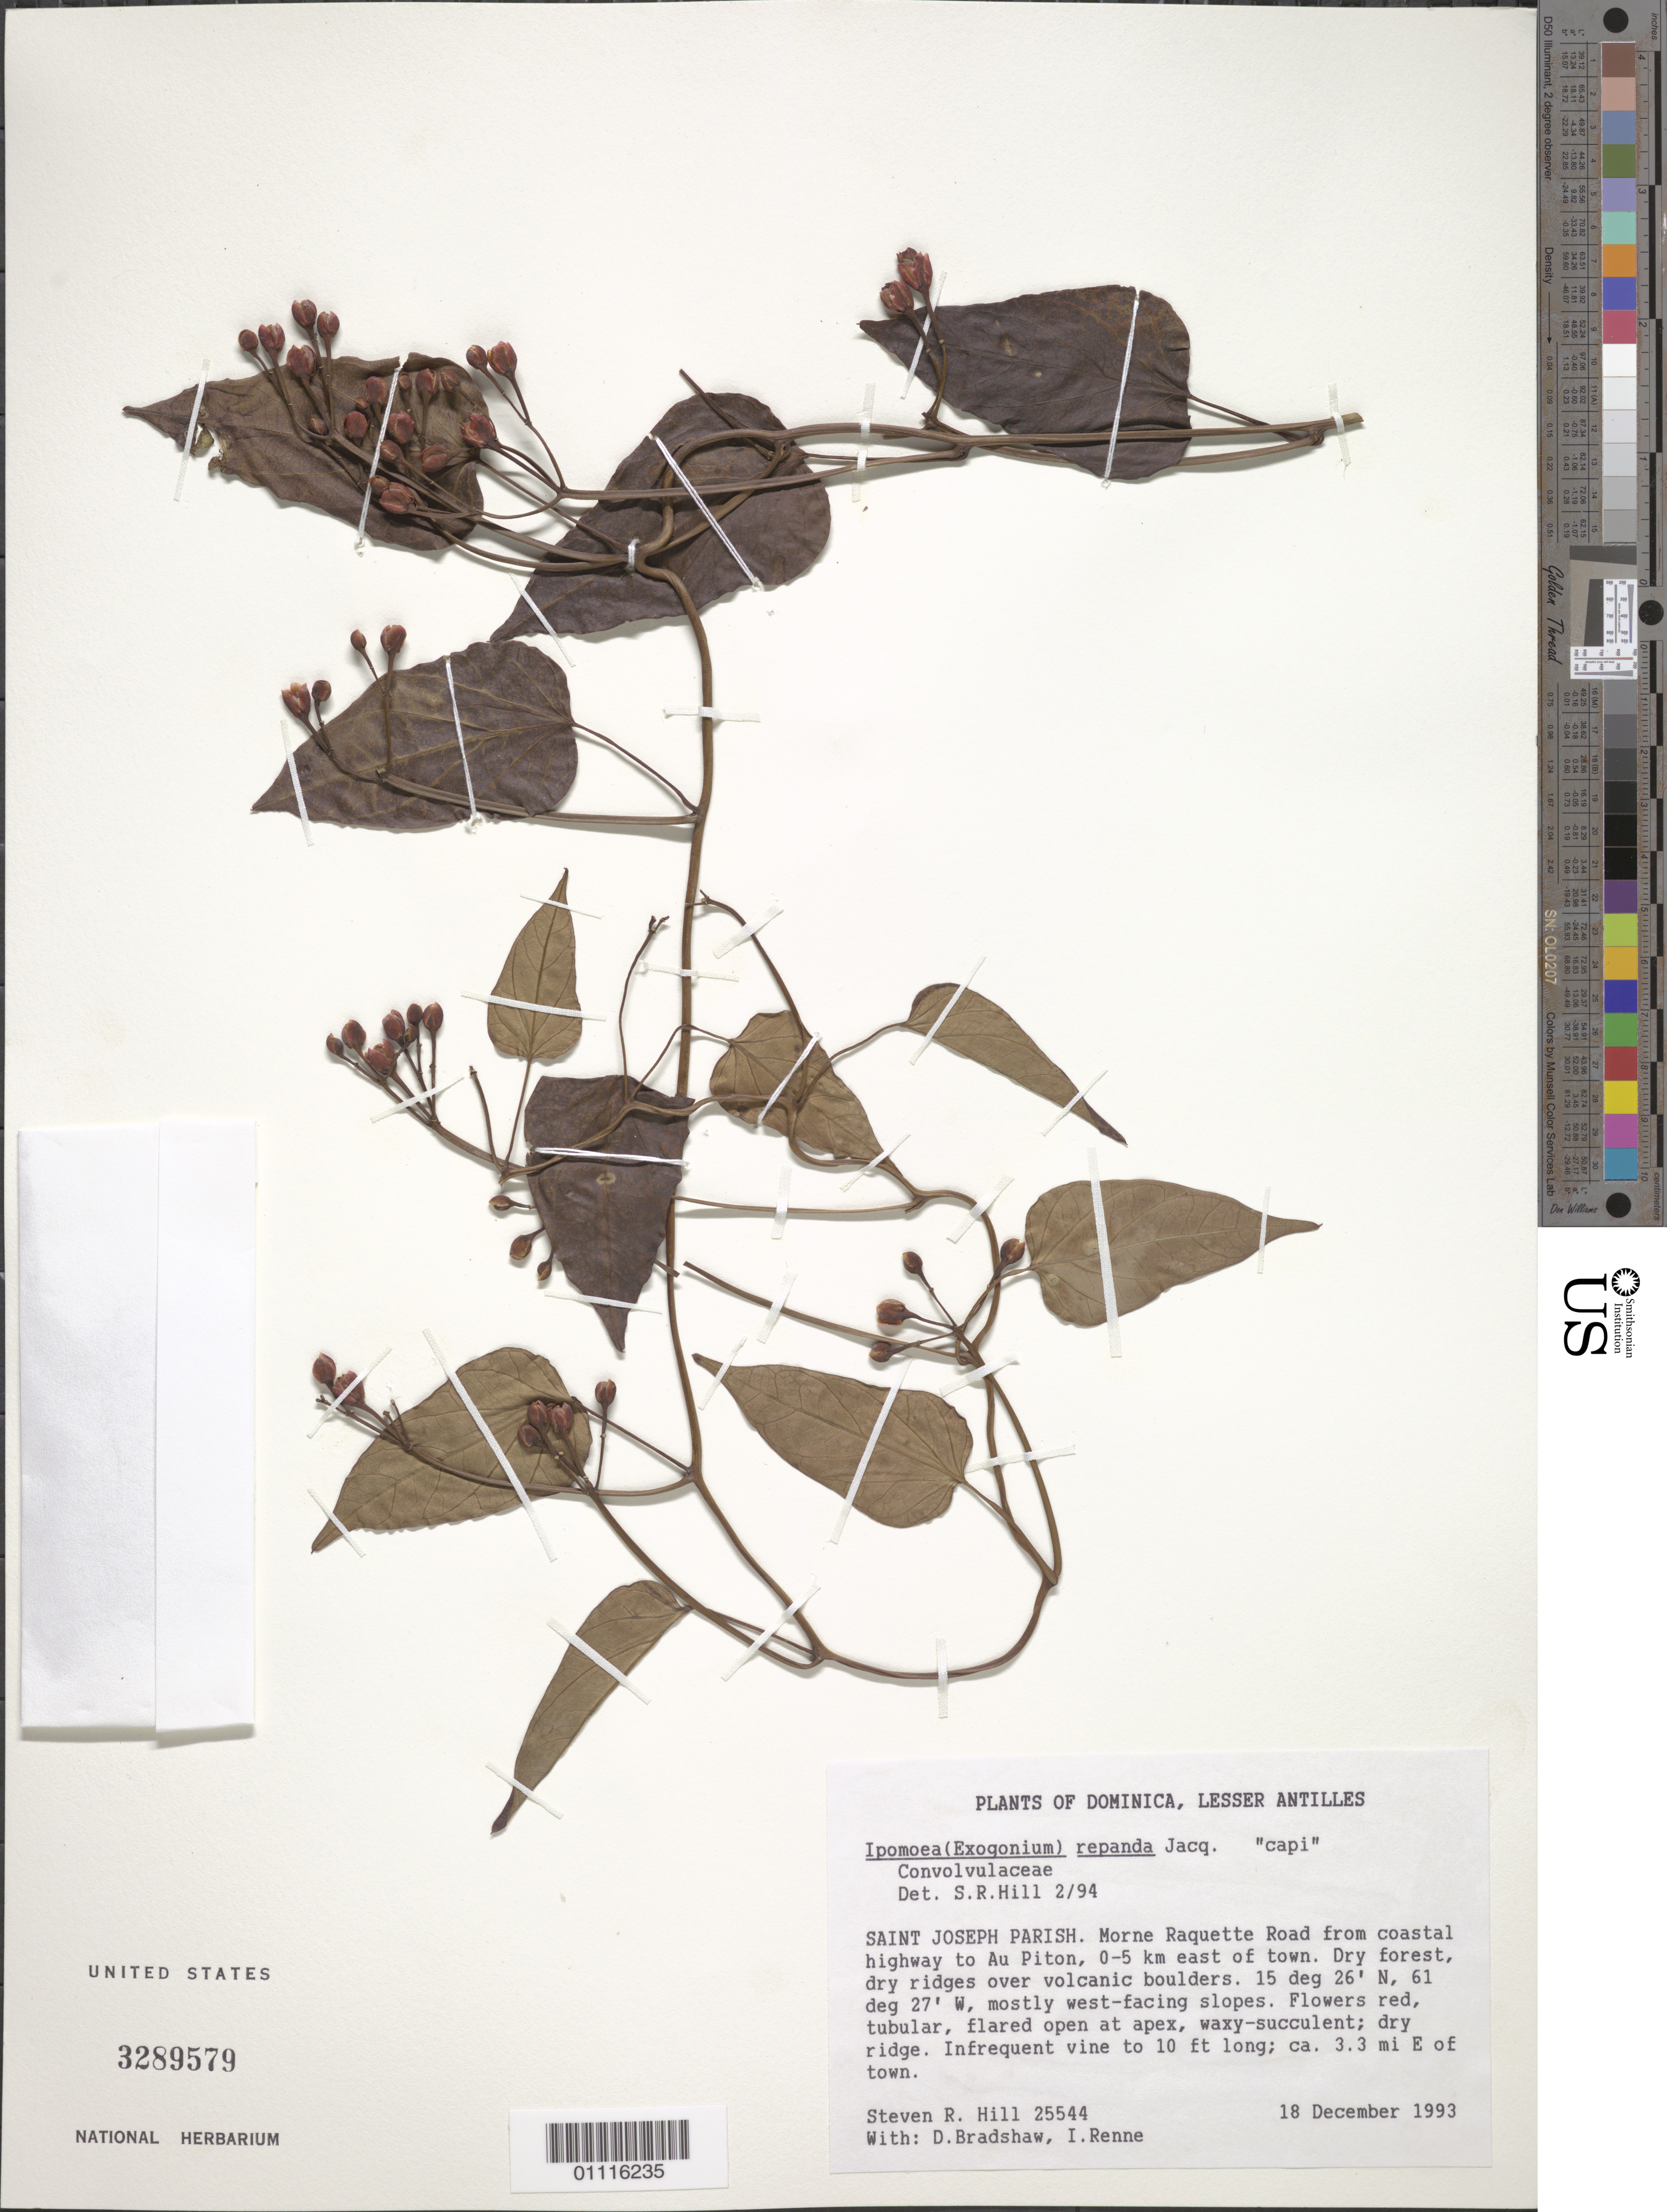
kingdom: Plantae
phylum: Tracheophyta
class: Magnoliopsida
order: Solanales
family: Convolvulaceae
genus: Ipomoea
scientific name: Ipomoea repanda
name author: Jacq.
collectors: S. R. Hill, D. Bradshaw & I. Renne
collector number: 25544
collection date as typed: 18 Dec 1993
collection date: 1993-12-18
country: Dominica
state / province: St. Joseph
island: Dominica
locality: Morne Raquette Road from coastal highway to Au Piton, 0-5 km E of town. Dry forest ridges over volcanic boulders. Mostly W facing slopes.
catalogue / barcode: US 3289579